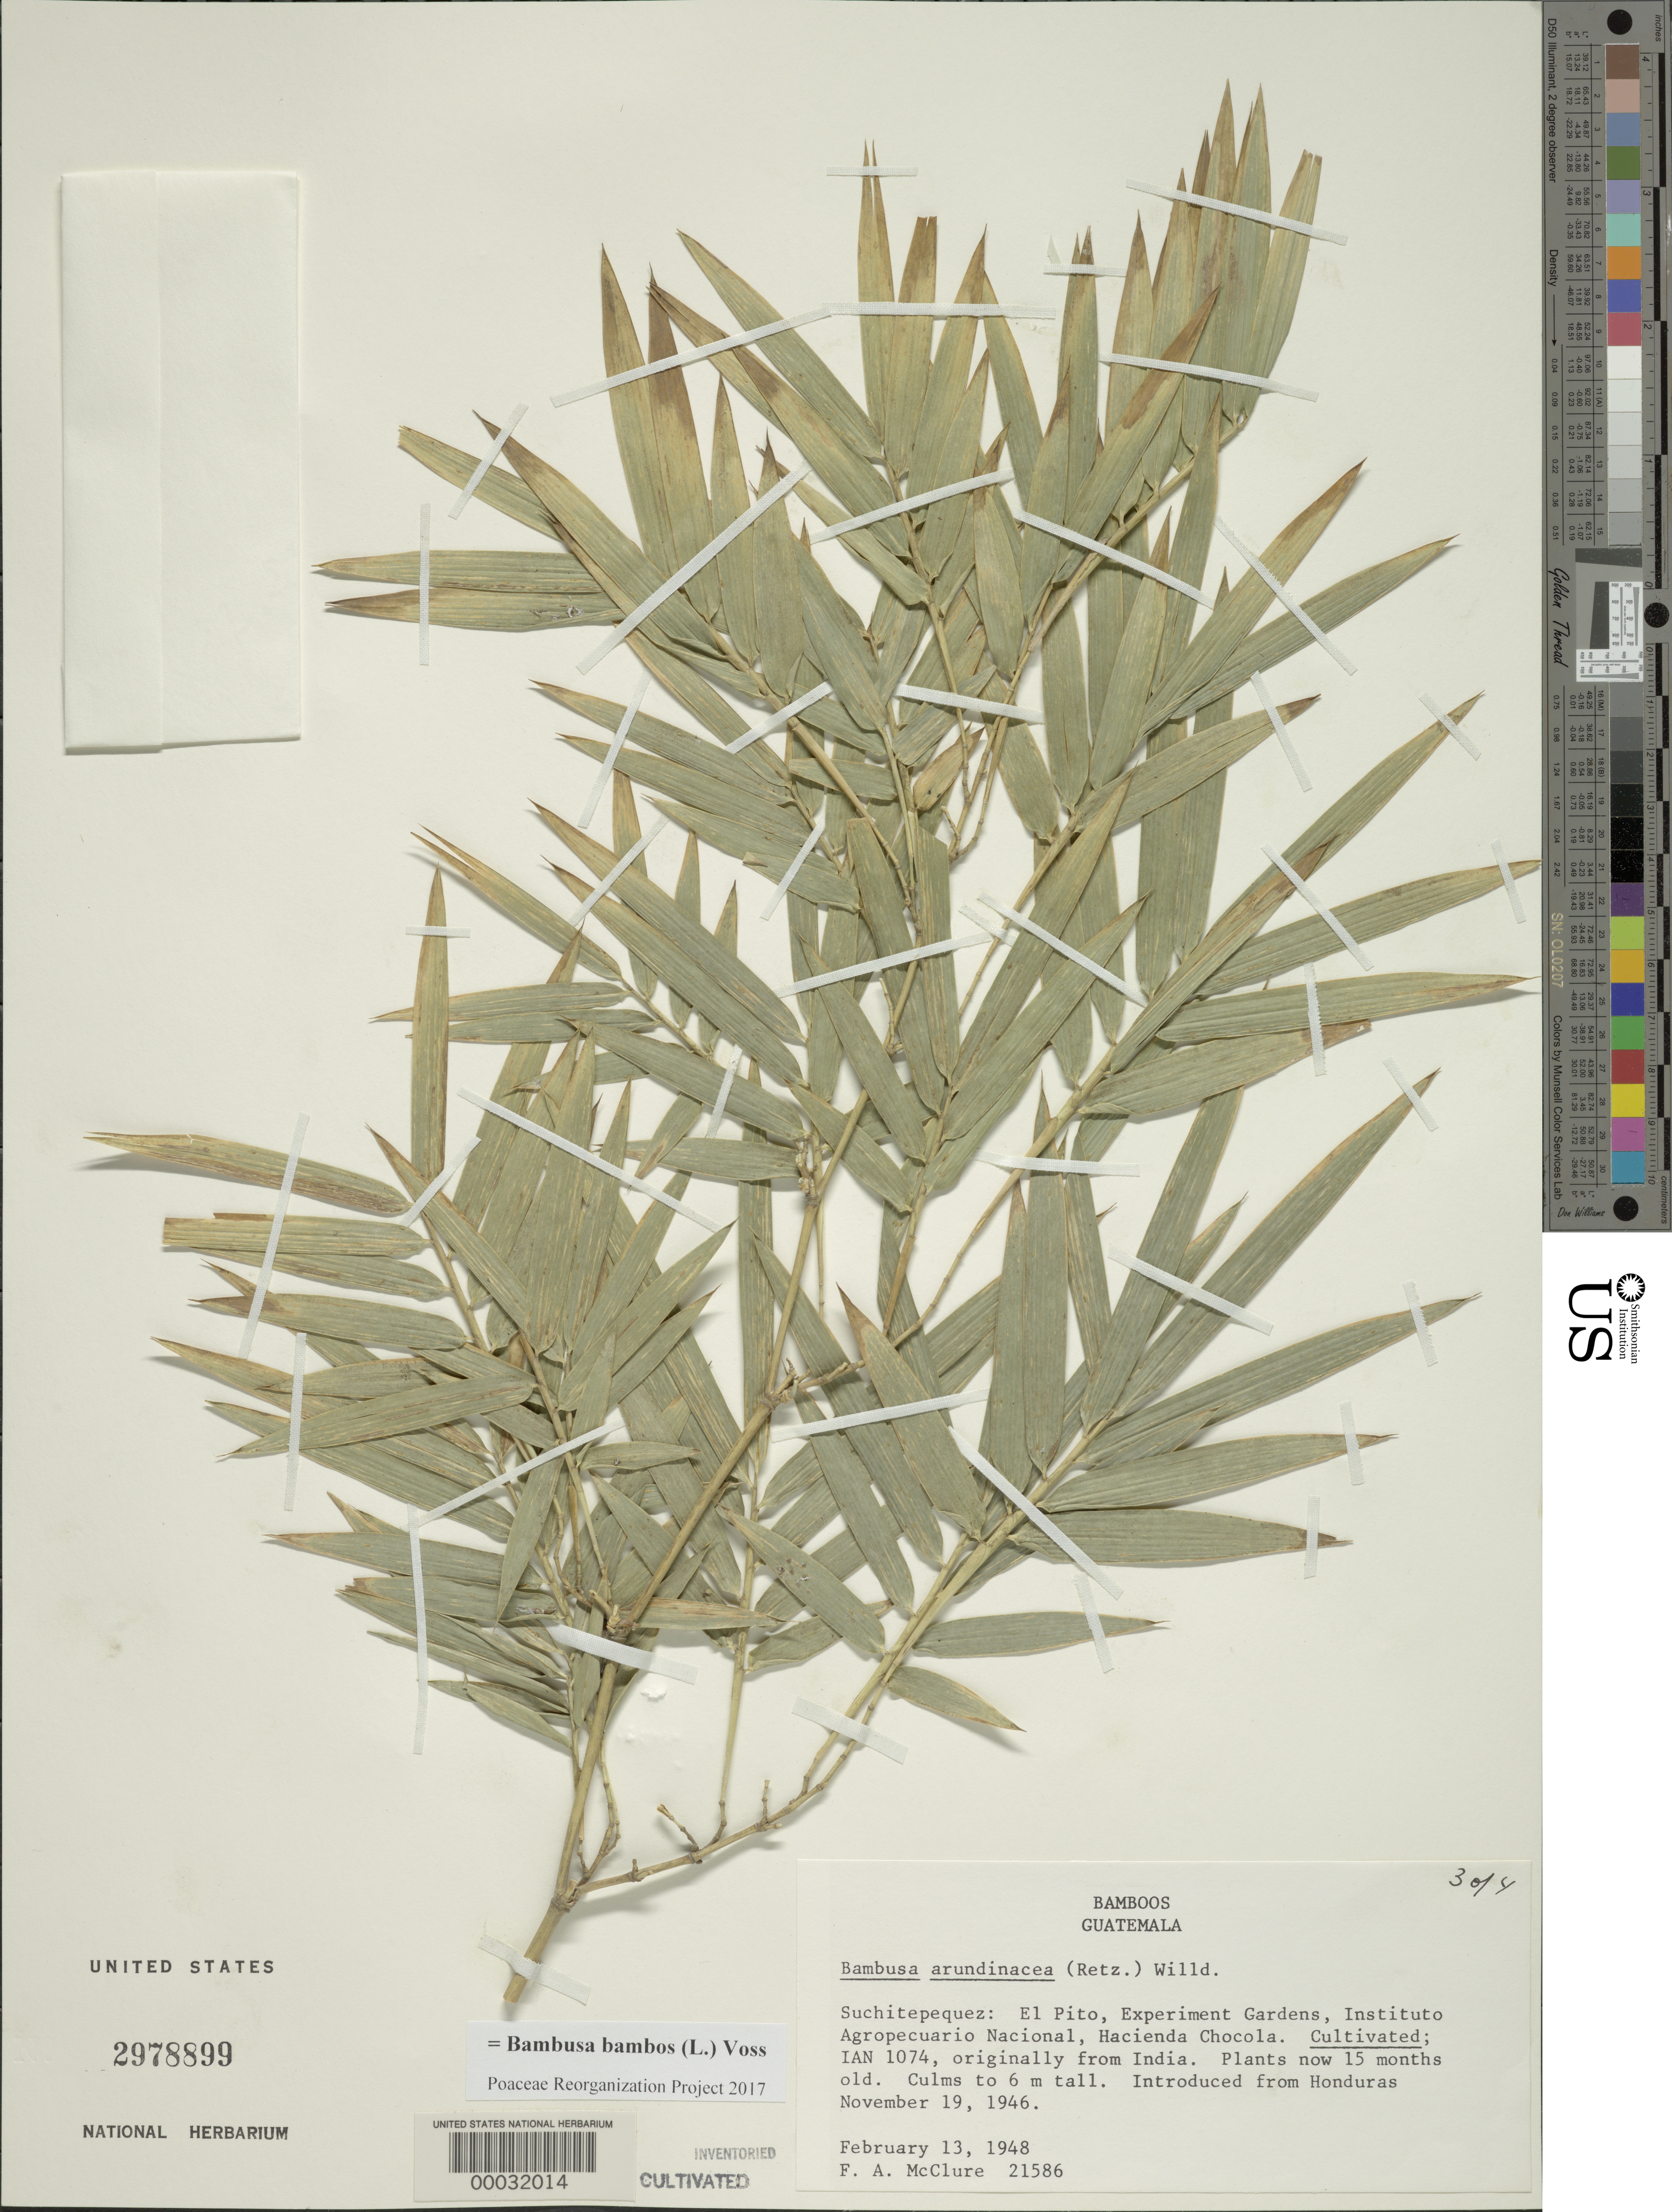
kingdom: Plantae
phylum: Tracheophyta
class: Liliopsida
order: Poales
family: Poaceae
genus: Bambusa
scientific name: Bambusa bambos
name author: (L.) Voss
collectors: F. A. McClure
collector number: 21586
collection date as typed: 13 Feb 1948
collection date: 1948-02-13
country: Guatemala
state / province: Suchitepéquez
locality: El Pito, Exp. Gardens, Instituto Agropecuario Nacional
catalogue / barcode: US 2978899